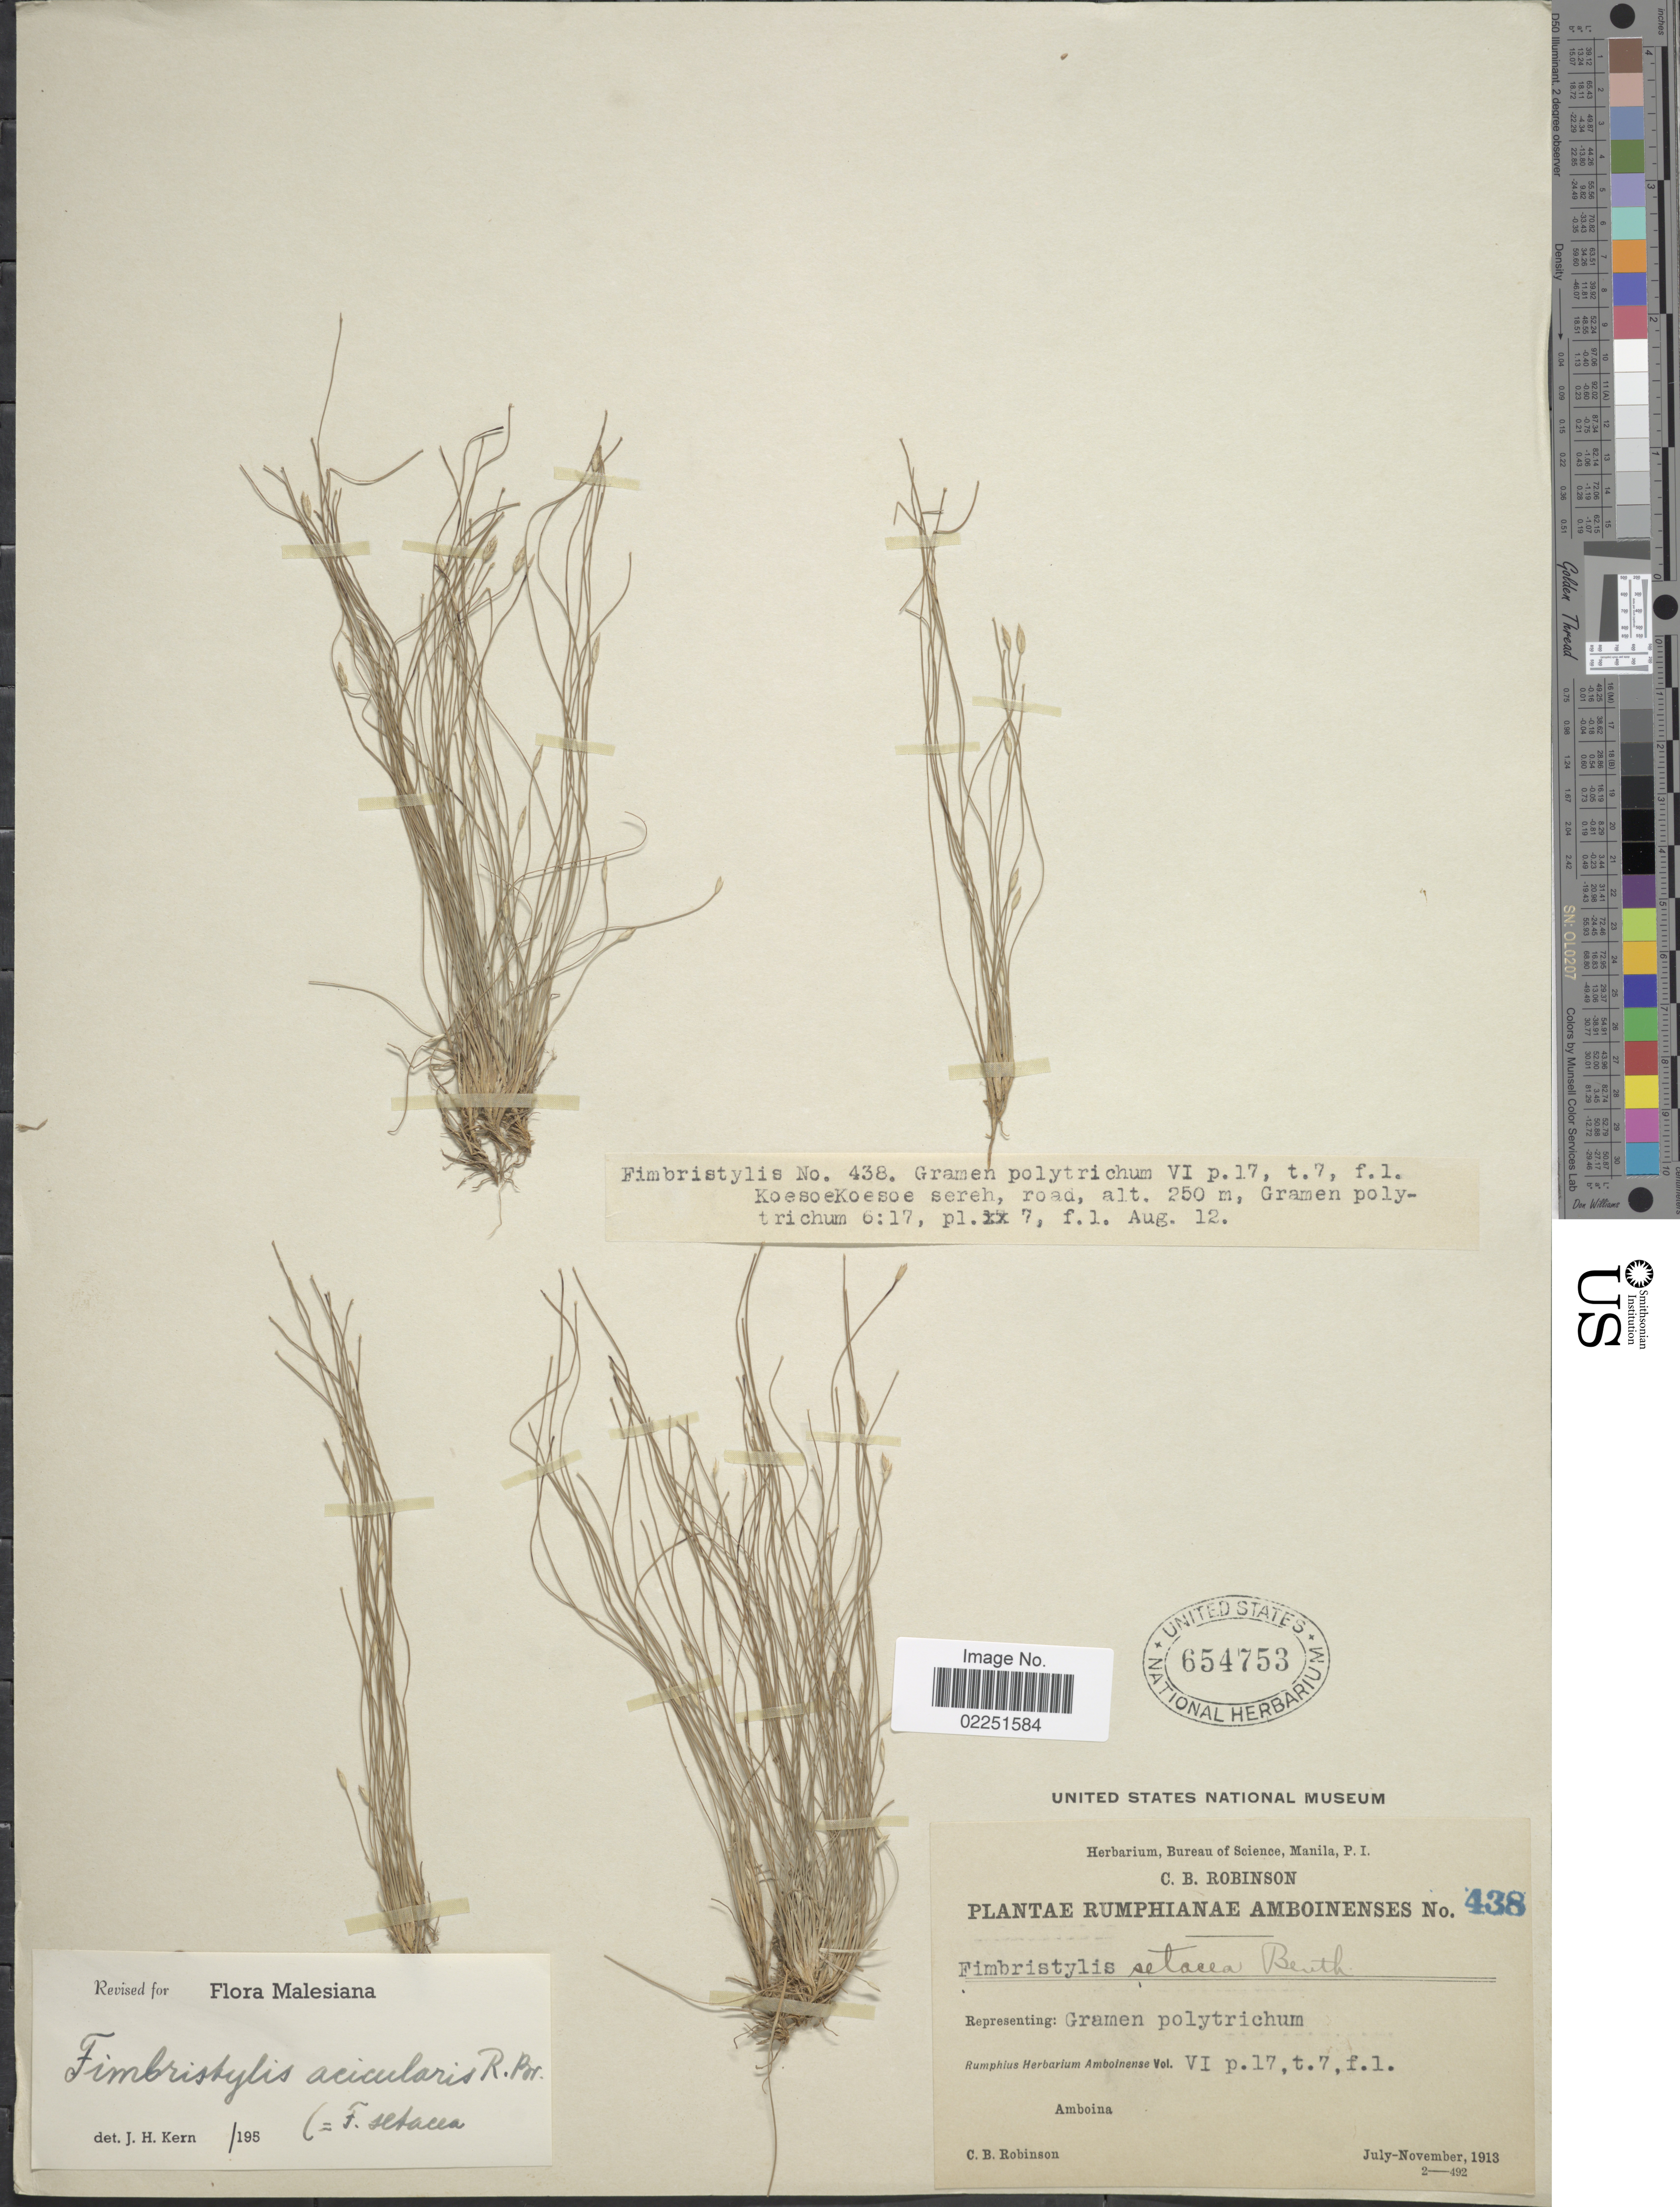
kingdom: Plantae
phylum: Tracheophyta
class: Liliopsida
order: Poales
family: Cyperaceae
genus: Fimbristylis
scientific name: Fimbristylis acicularis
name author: R. Br.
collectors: C. Robinson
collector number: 438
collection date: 1913-08-12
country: Indonesia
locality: Amboina, Koespe Koesoe sereh, road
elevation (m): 250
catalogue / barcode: US 654753